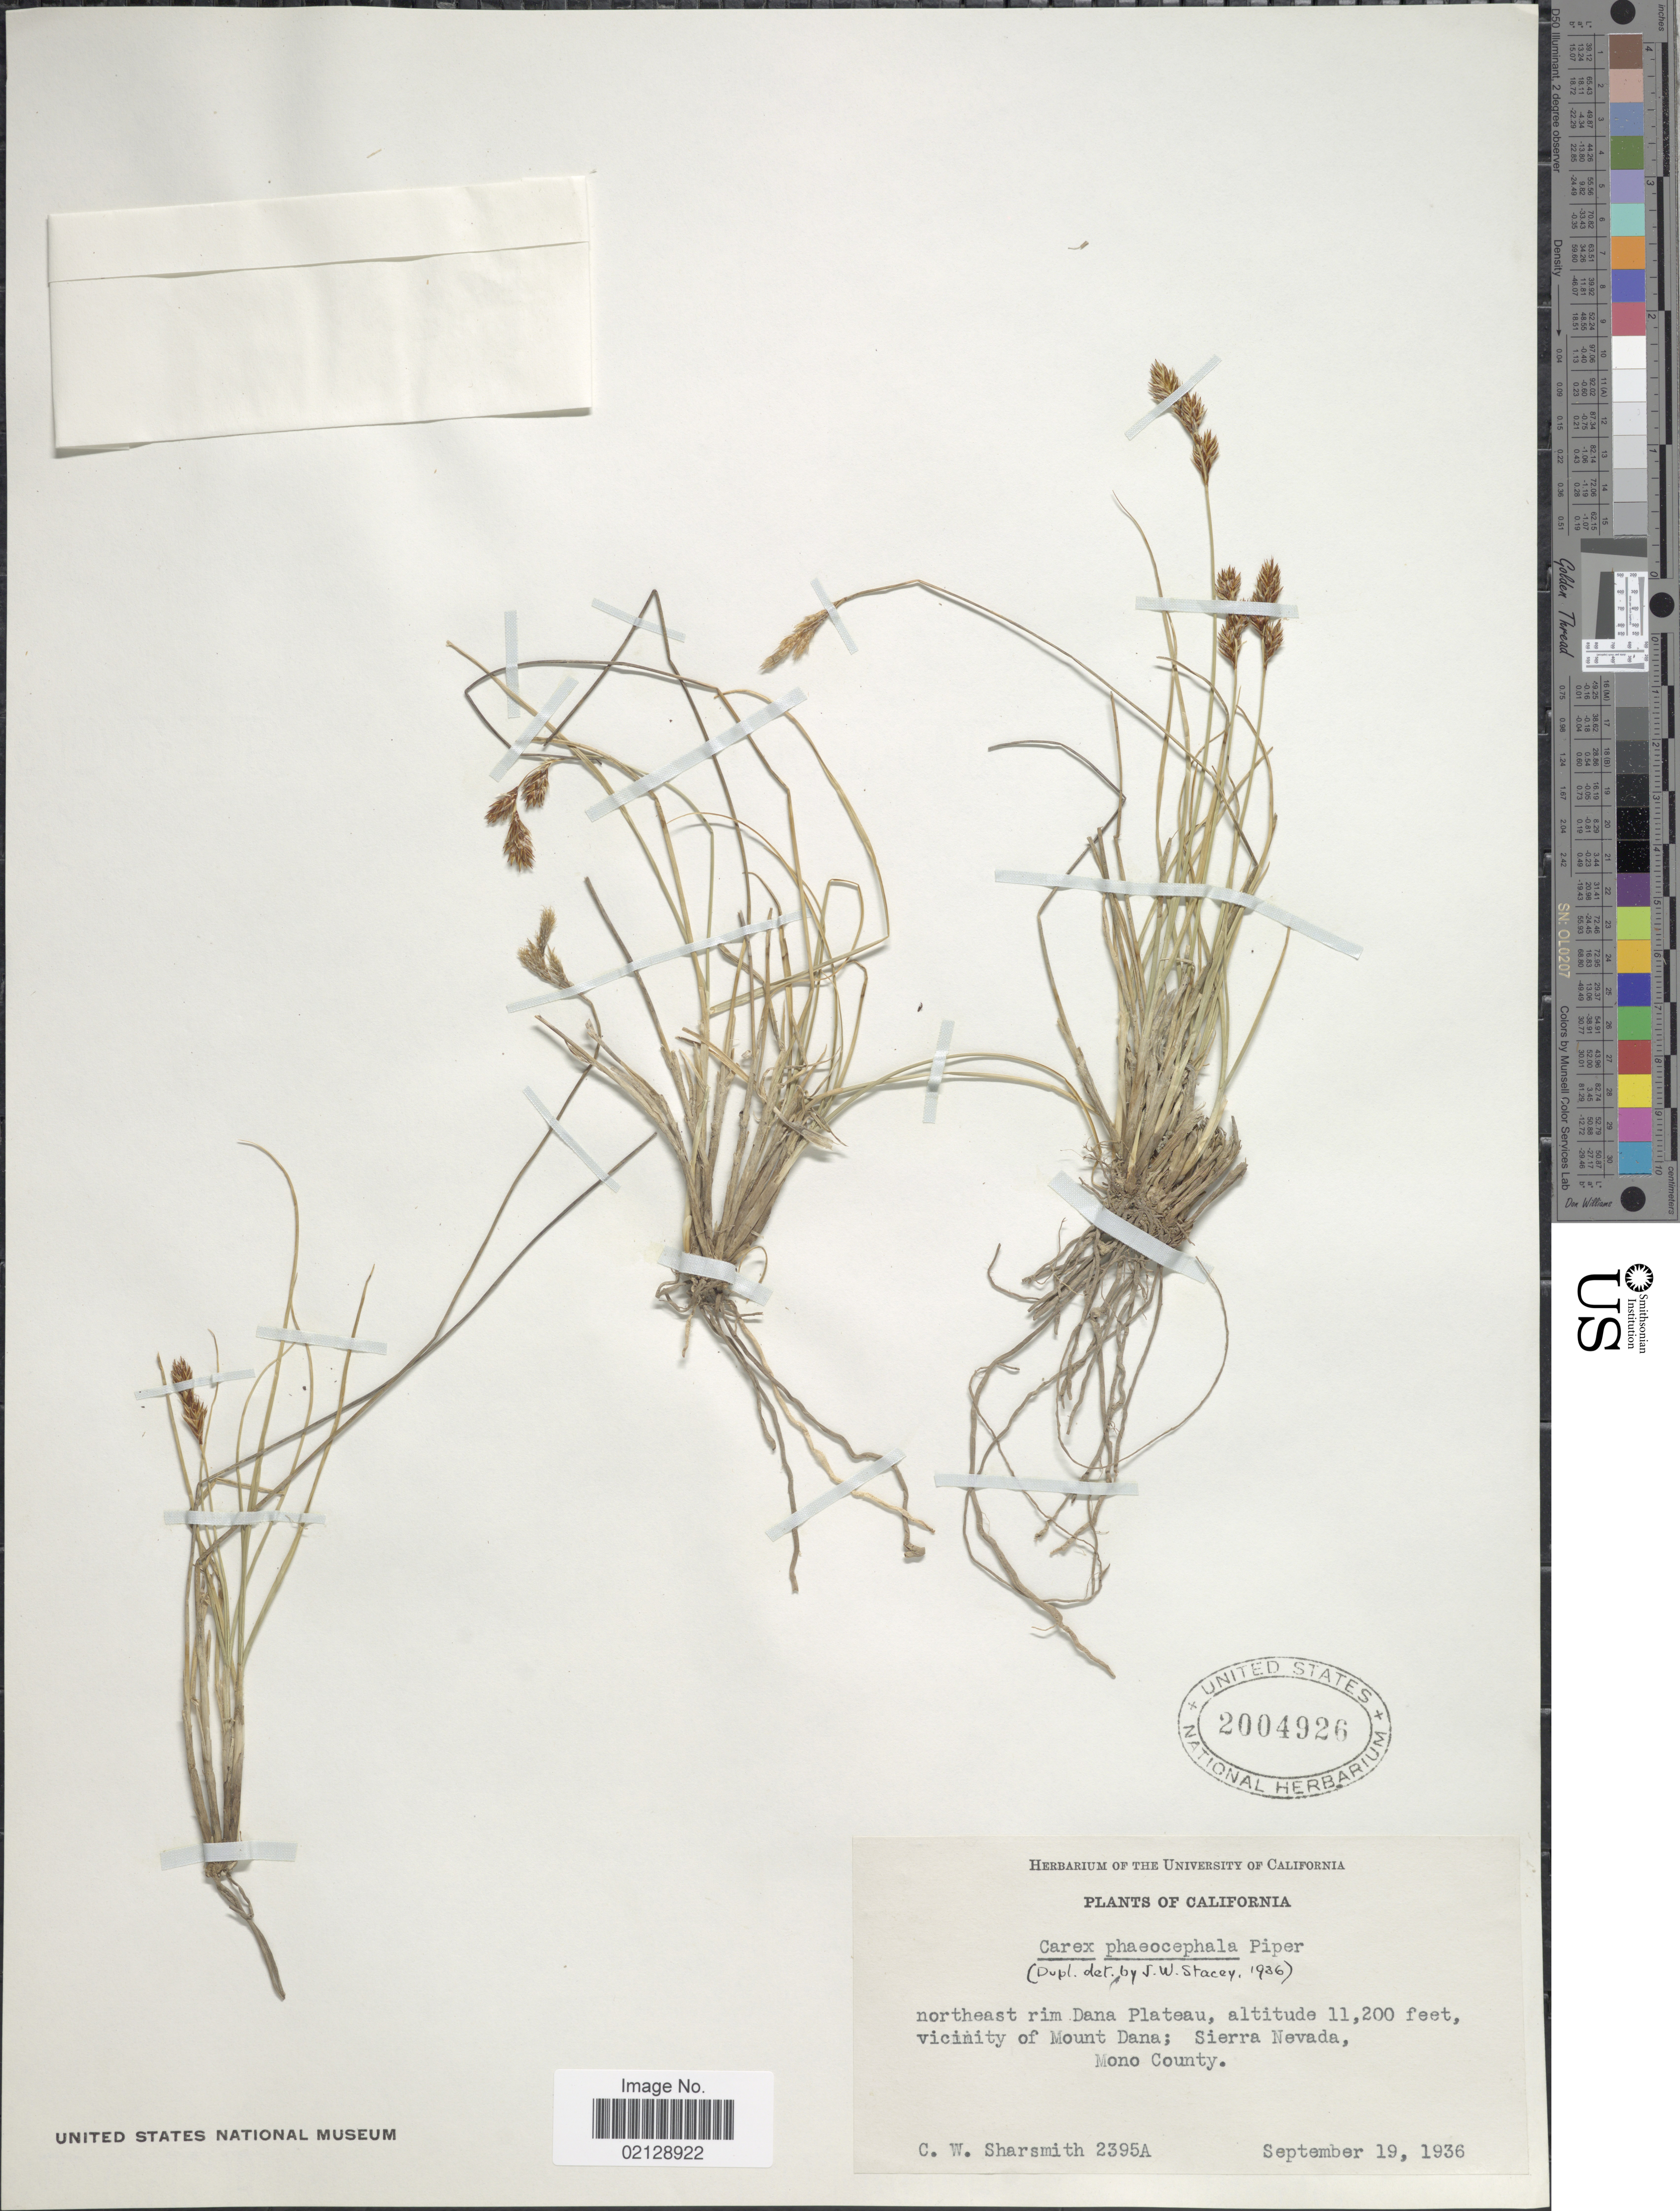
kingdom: Plantae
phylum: Tracheophyta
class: Liliopsida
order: Poales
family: Cyperaceae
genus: Carex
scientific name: Carex phaeocephala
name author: Piper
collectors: C. Sharsmith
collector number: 2395A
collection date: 1936-09-19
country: United States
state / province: California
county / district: Mono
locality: Northeast rim Dana Plateau, vicinity of Mount Dana, Sierra Nevada, Mono County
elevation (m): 3414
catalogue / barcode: US 2004926